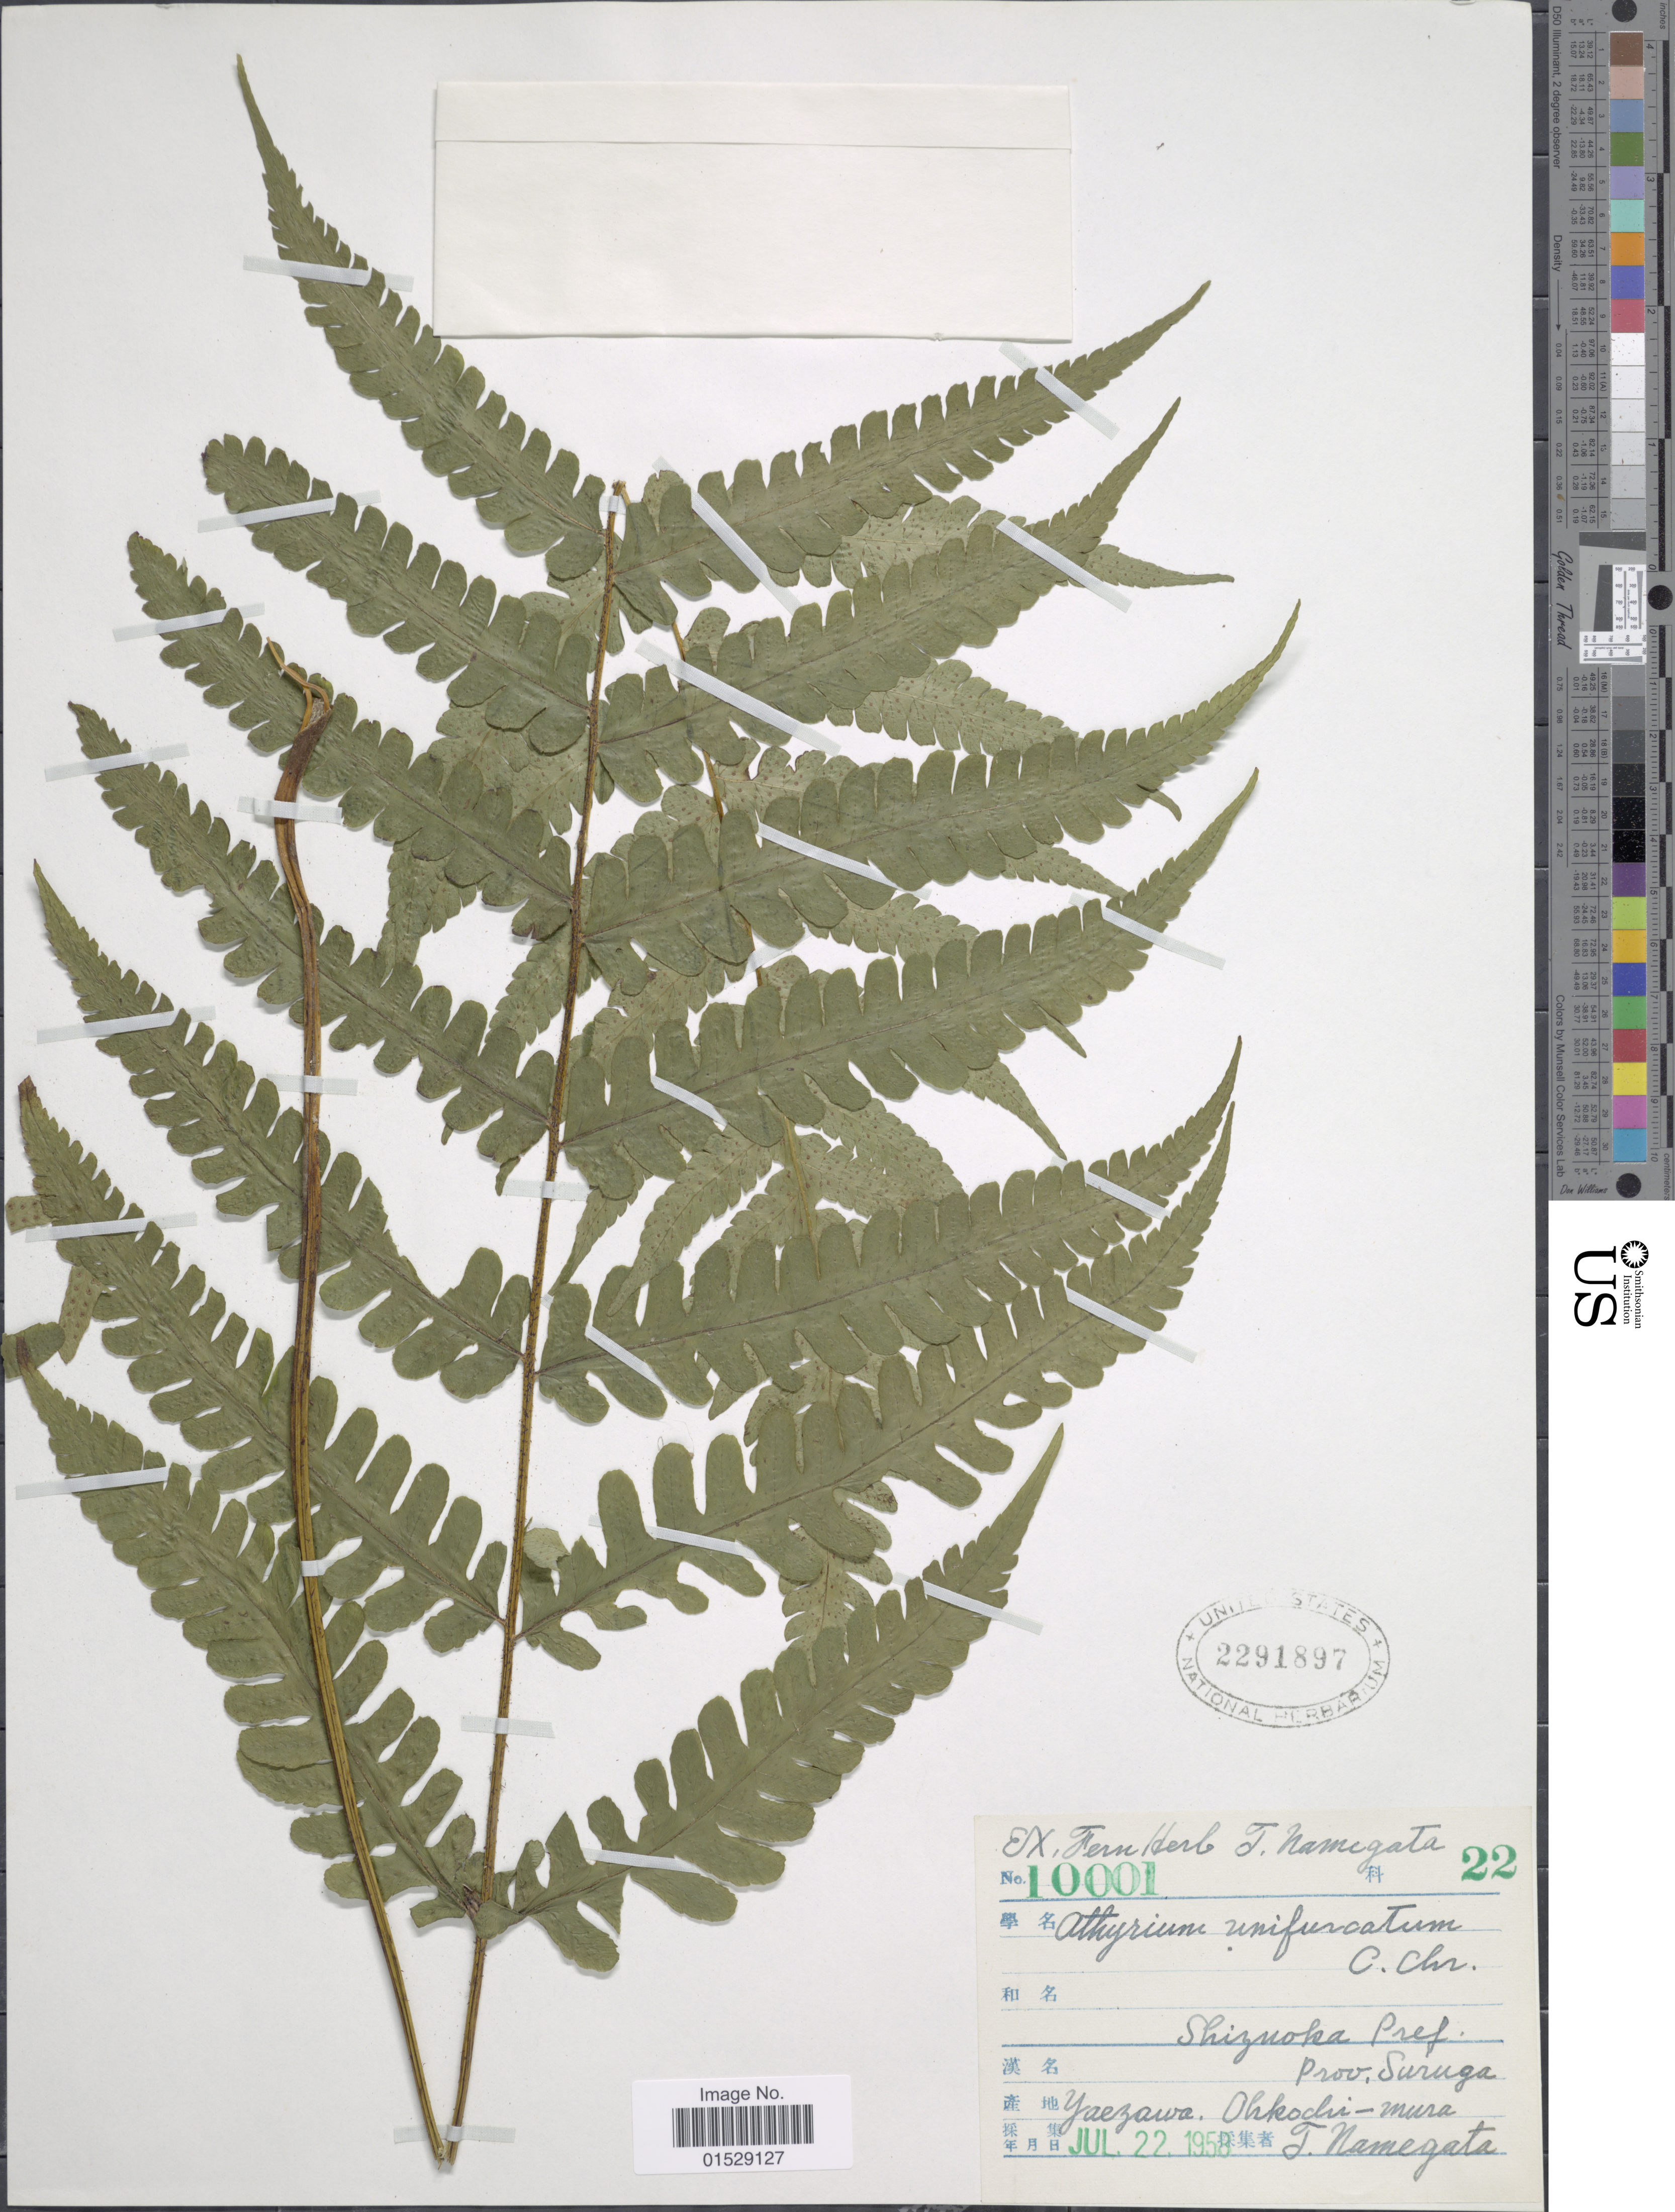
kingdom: Plantae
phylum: Tracheophyta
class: Polypodiopsida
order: Polypodiales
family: Athyriaceae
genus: Deparia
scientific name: Deparia unifurcata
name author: (Baker) M. Kato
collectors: T. Namegata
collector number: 10001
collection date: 1958-07-22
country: Japan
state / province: Sizuoka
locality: Shizuoka Pref., Prov. Suruga, Yaezawa, Ohkochi-mura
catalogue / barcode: US 2291897